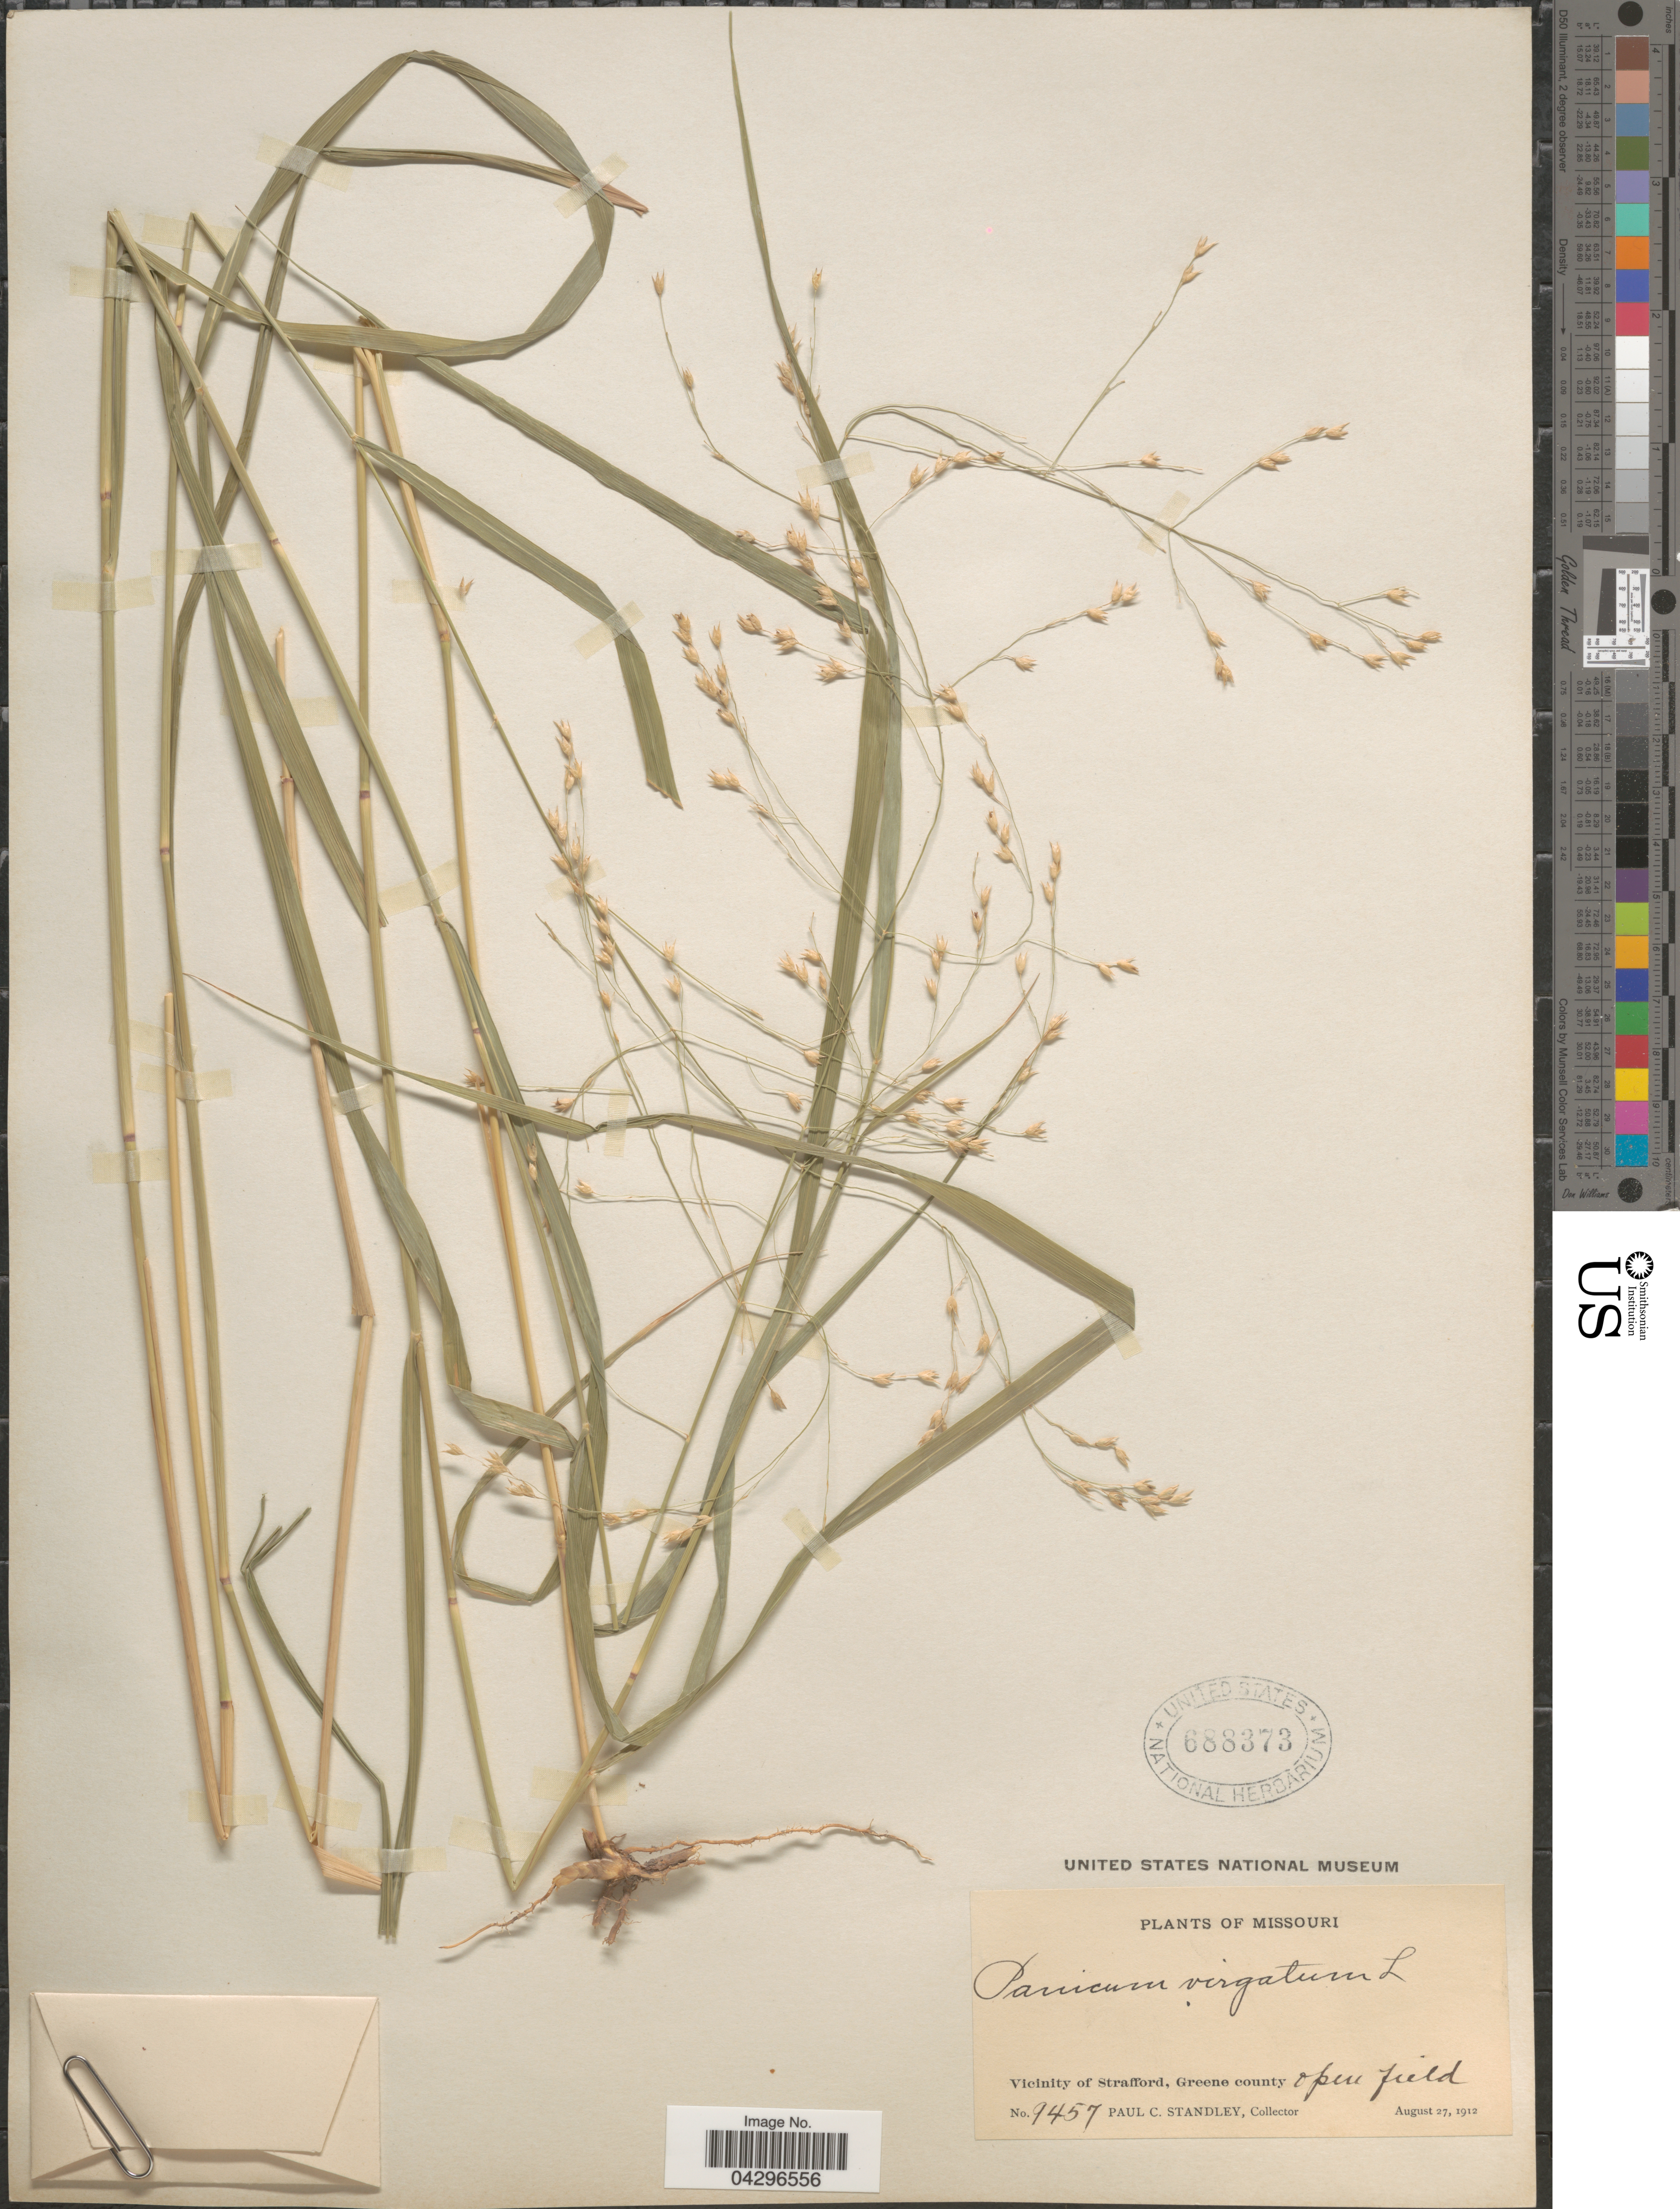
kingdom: Plantae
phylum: Tracheophyta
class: Liliopsida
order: Poales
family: Poaceae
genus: Panicum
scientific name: Panicum virgatum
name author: L.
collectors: P. C. Standley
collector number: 9457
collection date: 1912-08-27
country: United States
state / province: Missouri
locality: Vicinity of Strafford, Greene County open field.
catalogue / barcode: US 688373